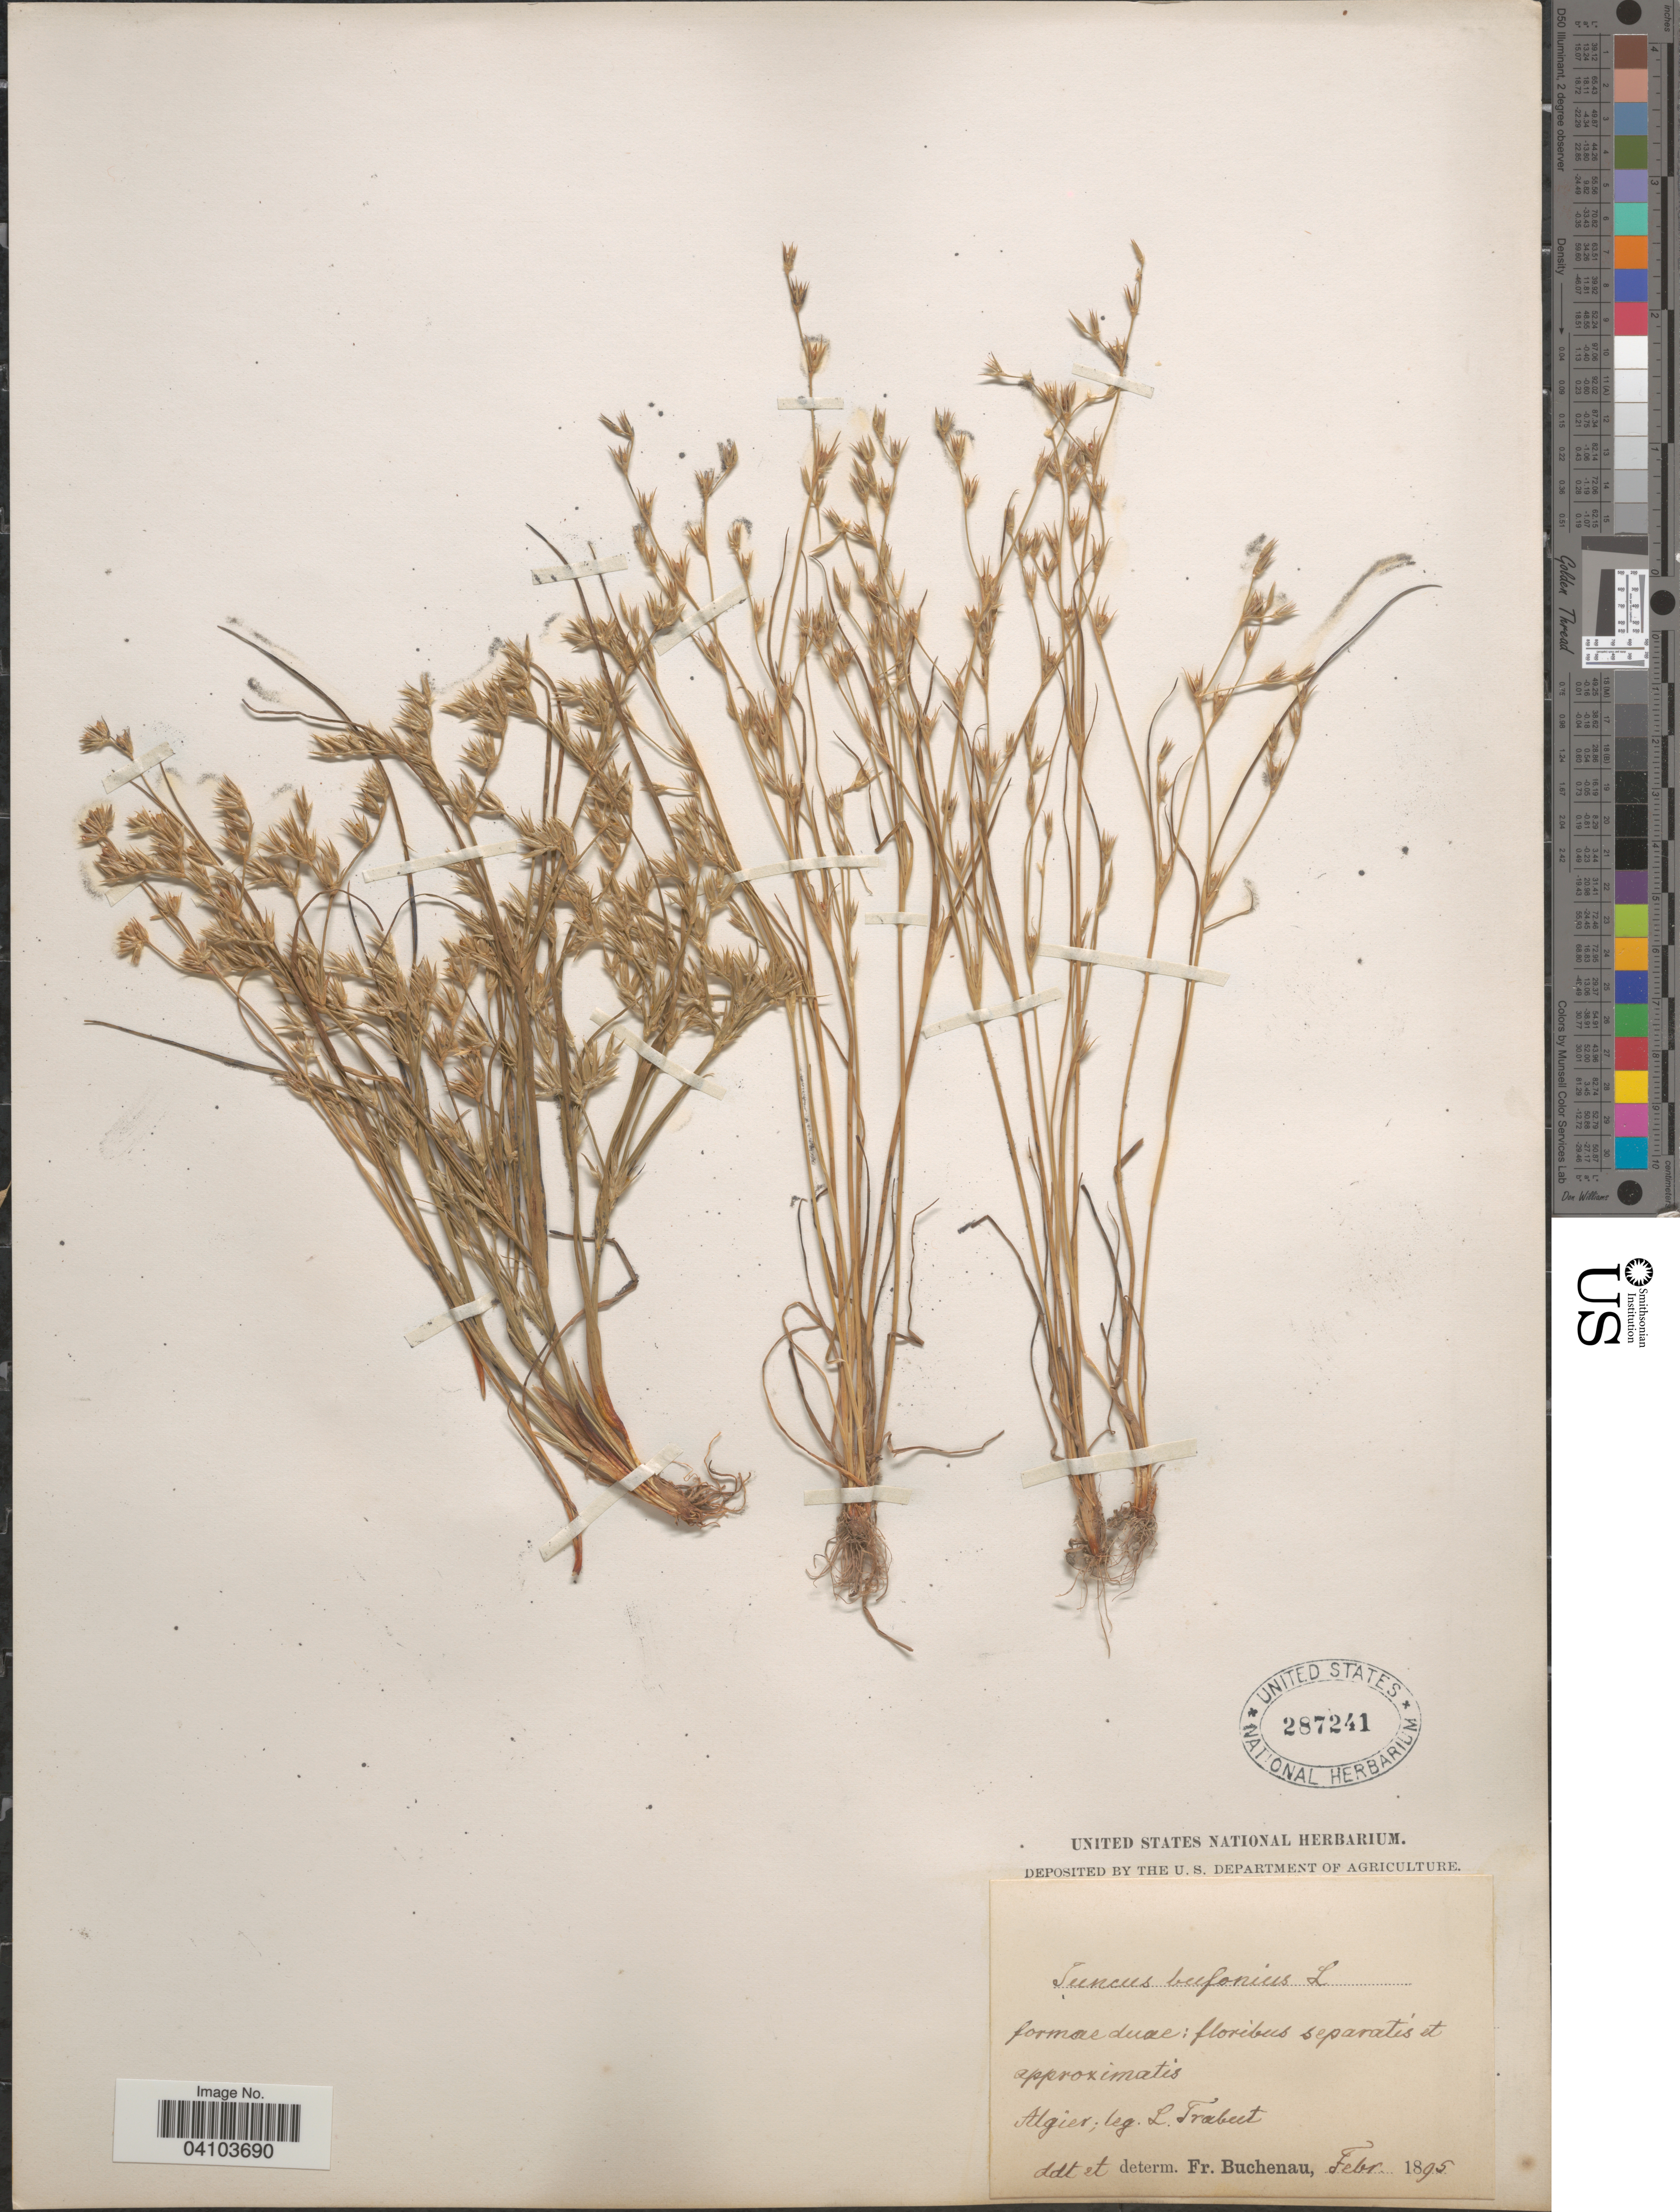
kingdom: Plantae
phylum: Tracheophyta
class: Liliopsida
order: Poales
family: Juncaceae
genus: Juncus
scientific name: Juncus bufonius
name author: L.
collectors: L. Trabut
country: Algeria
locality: Algier.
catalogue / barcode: US 287241